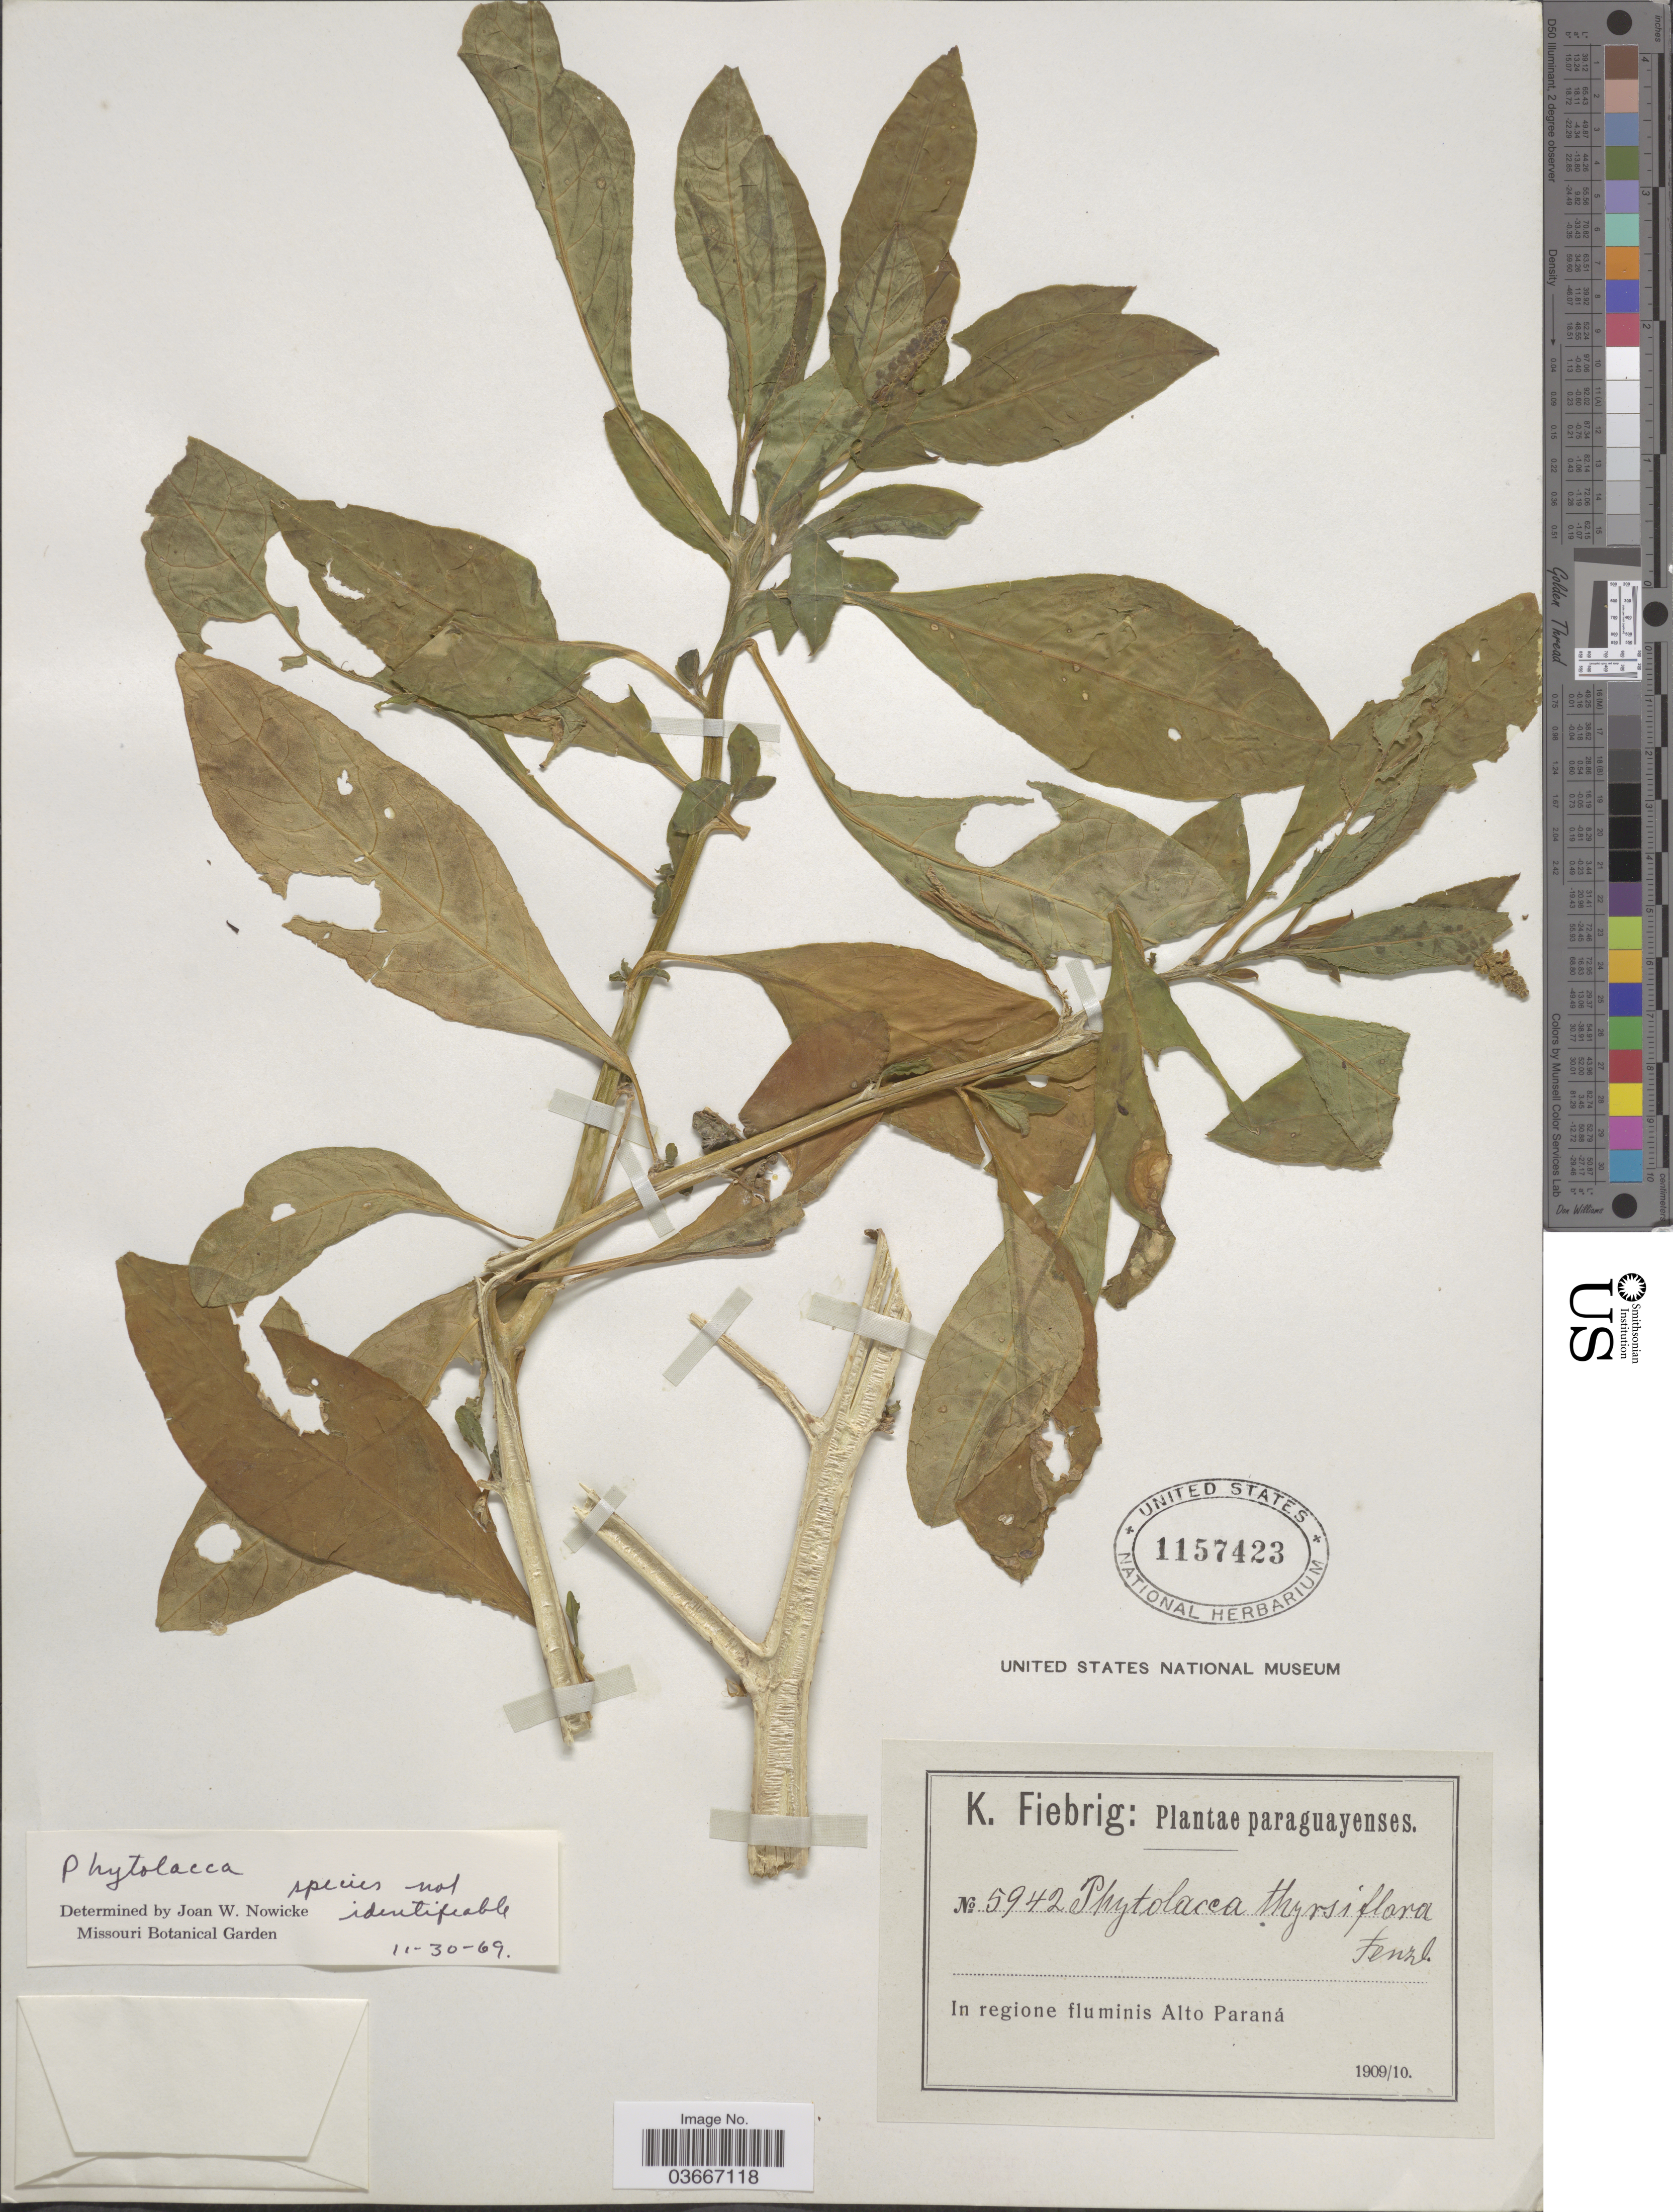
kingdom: Plantae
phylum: Tracheophyta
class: Magnoliopsida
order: Caryophyllales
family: Phytolaccaceae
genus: Phytolacca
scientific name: Phytolacca thyrsiflora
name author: Fenzl ex J.A. Schmidt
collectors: K. Fiebrig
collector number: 5942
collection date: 1909/1910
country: Paraguay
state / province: Alto Parana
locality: In regione fluminis Alto Paraná.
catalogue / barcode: US 1157423